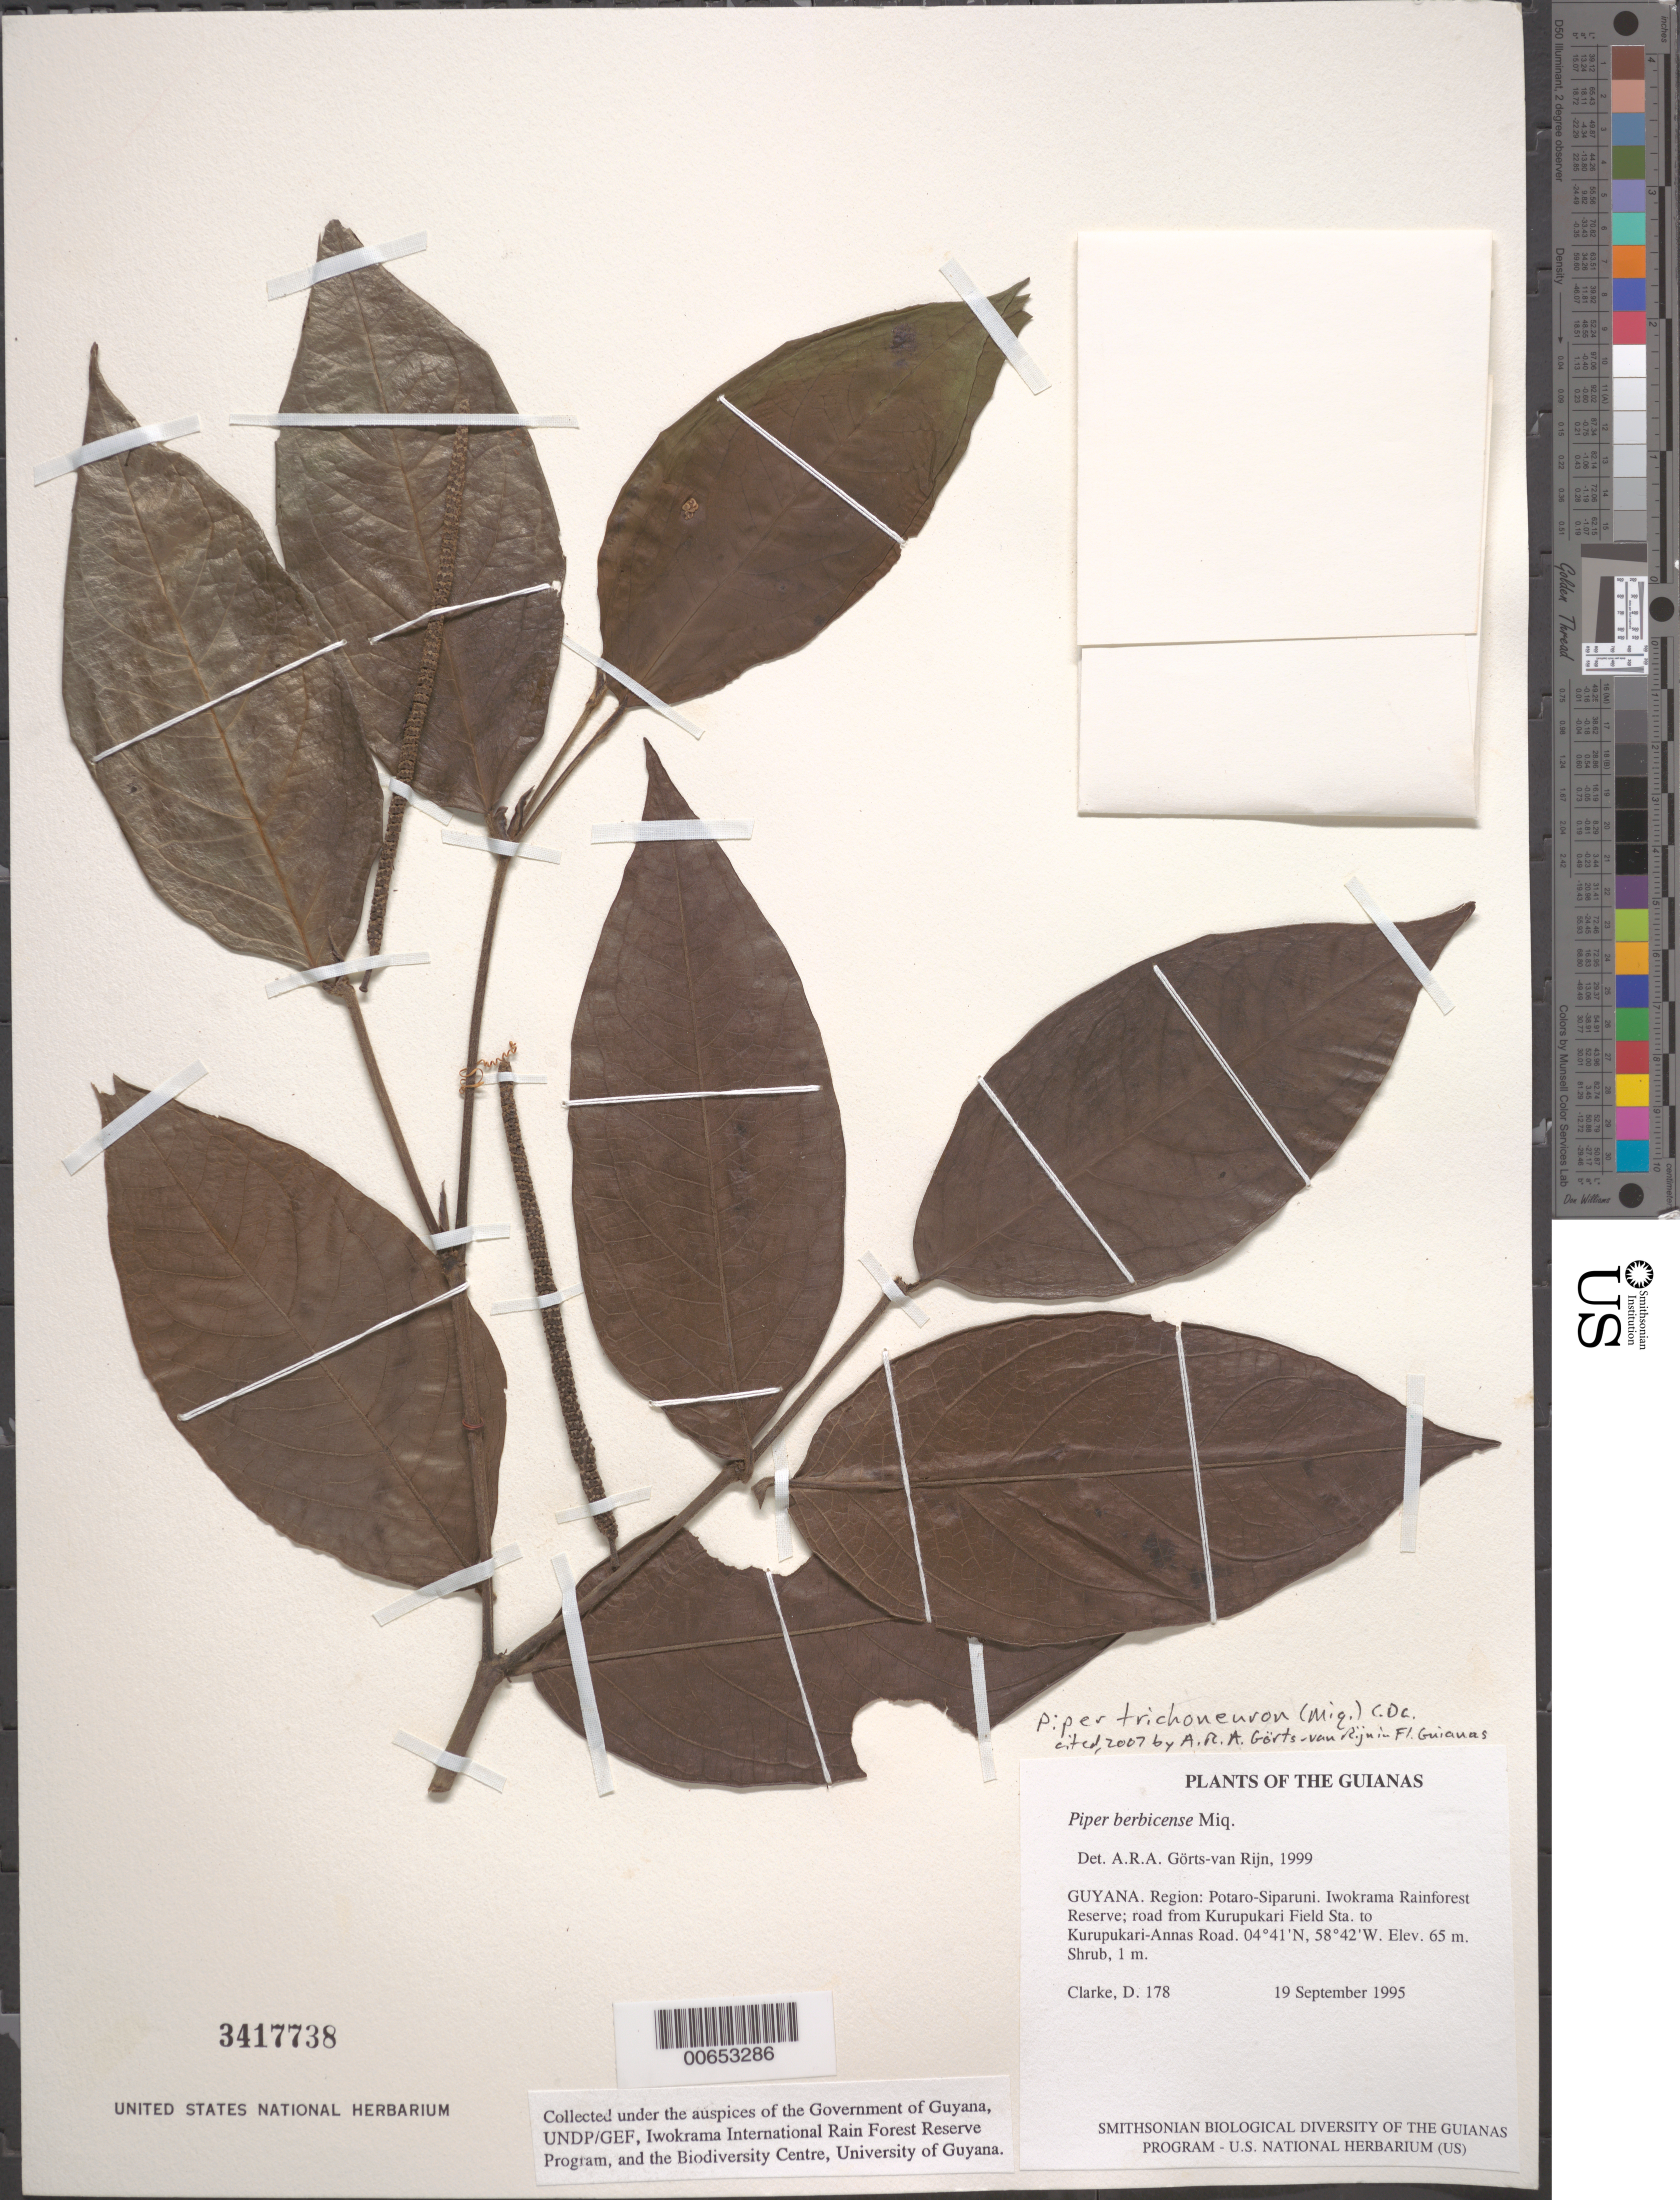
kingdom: Plantae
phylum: Tracheophyta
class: Magnoliopsida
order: Piperales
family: Piperaceae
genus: Piper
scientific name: Piper trichoneuron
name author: (Miq.) C. DC.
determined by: Görts-van Rijn, A. R. A.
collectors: H. D. Clarke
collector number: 178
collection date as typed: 19 September 1995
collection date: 1995-09-19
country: Guyana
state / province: Potaro-Siparuni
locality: Iwokrama Rainforest Reserve; road from Kurupukari Field Sta. to Kurupukari-Annas Road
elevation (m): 65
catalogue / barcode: US 3417738